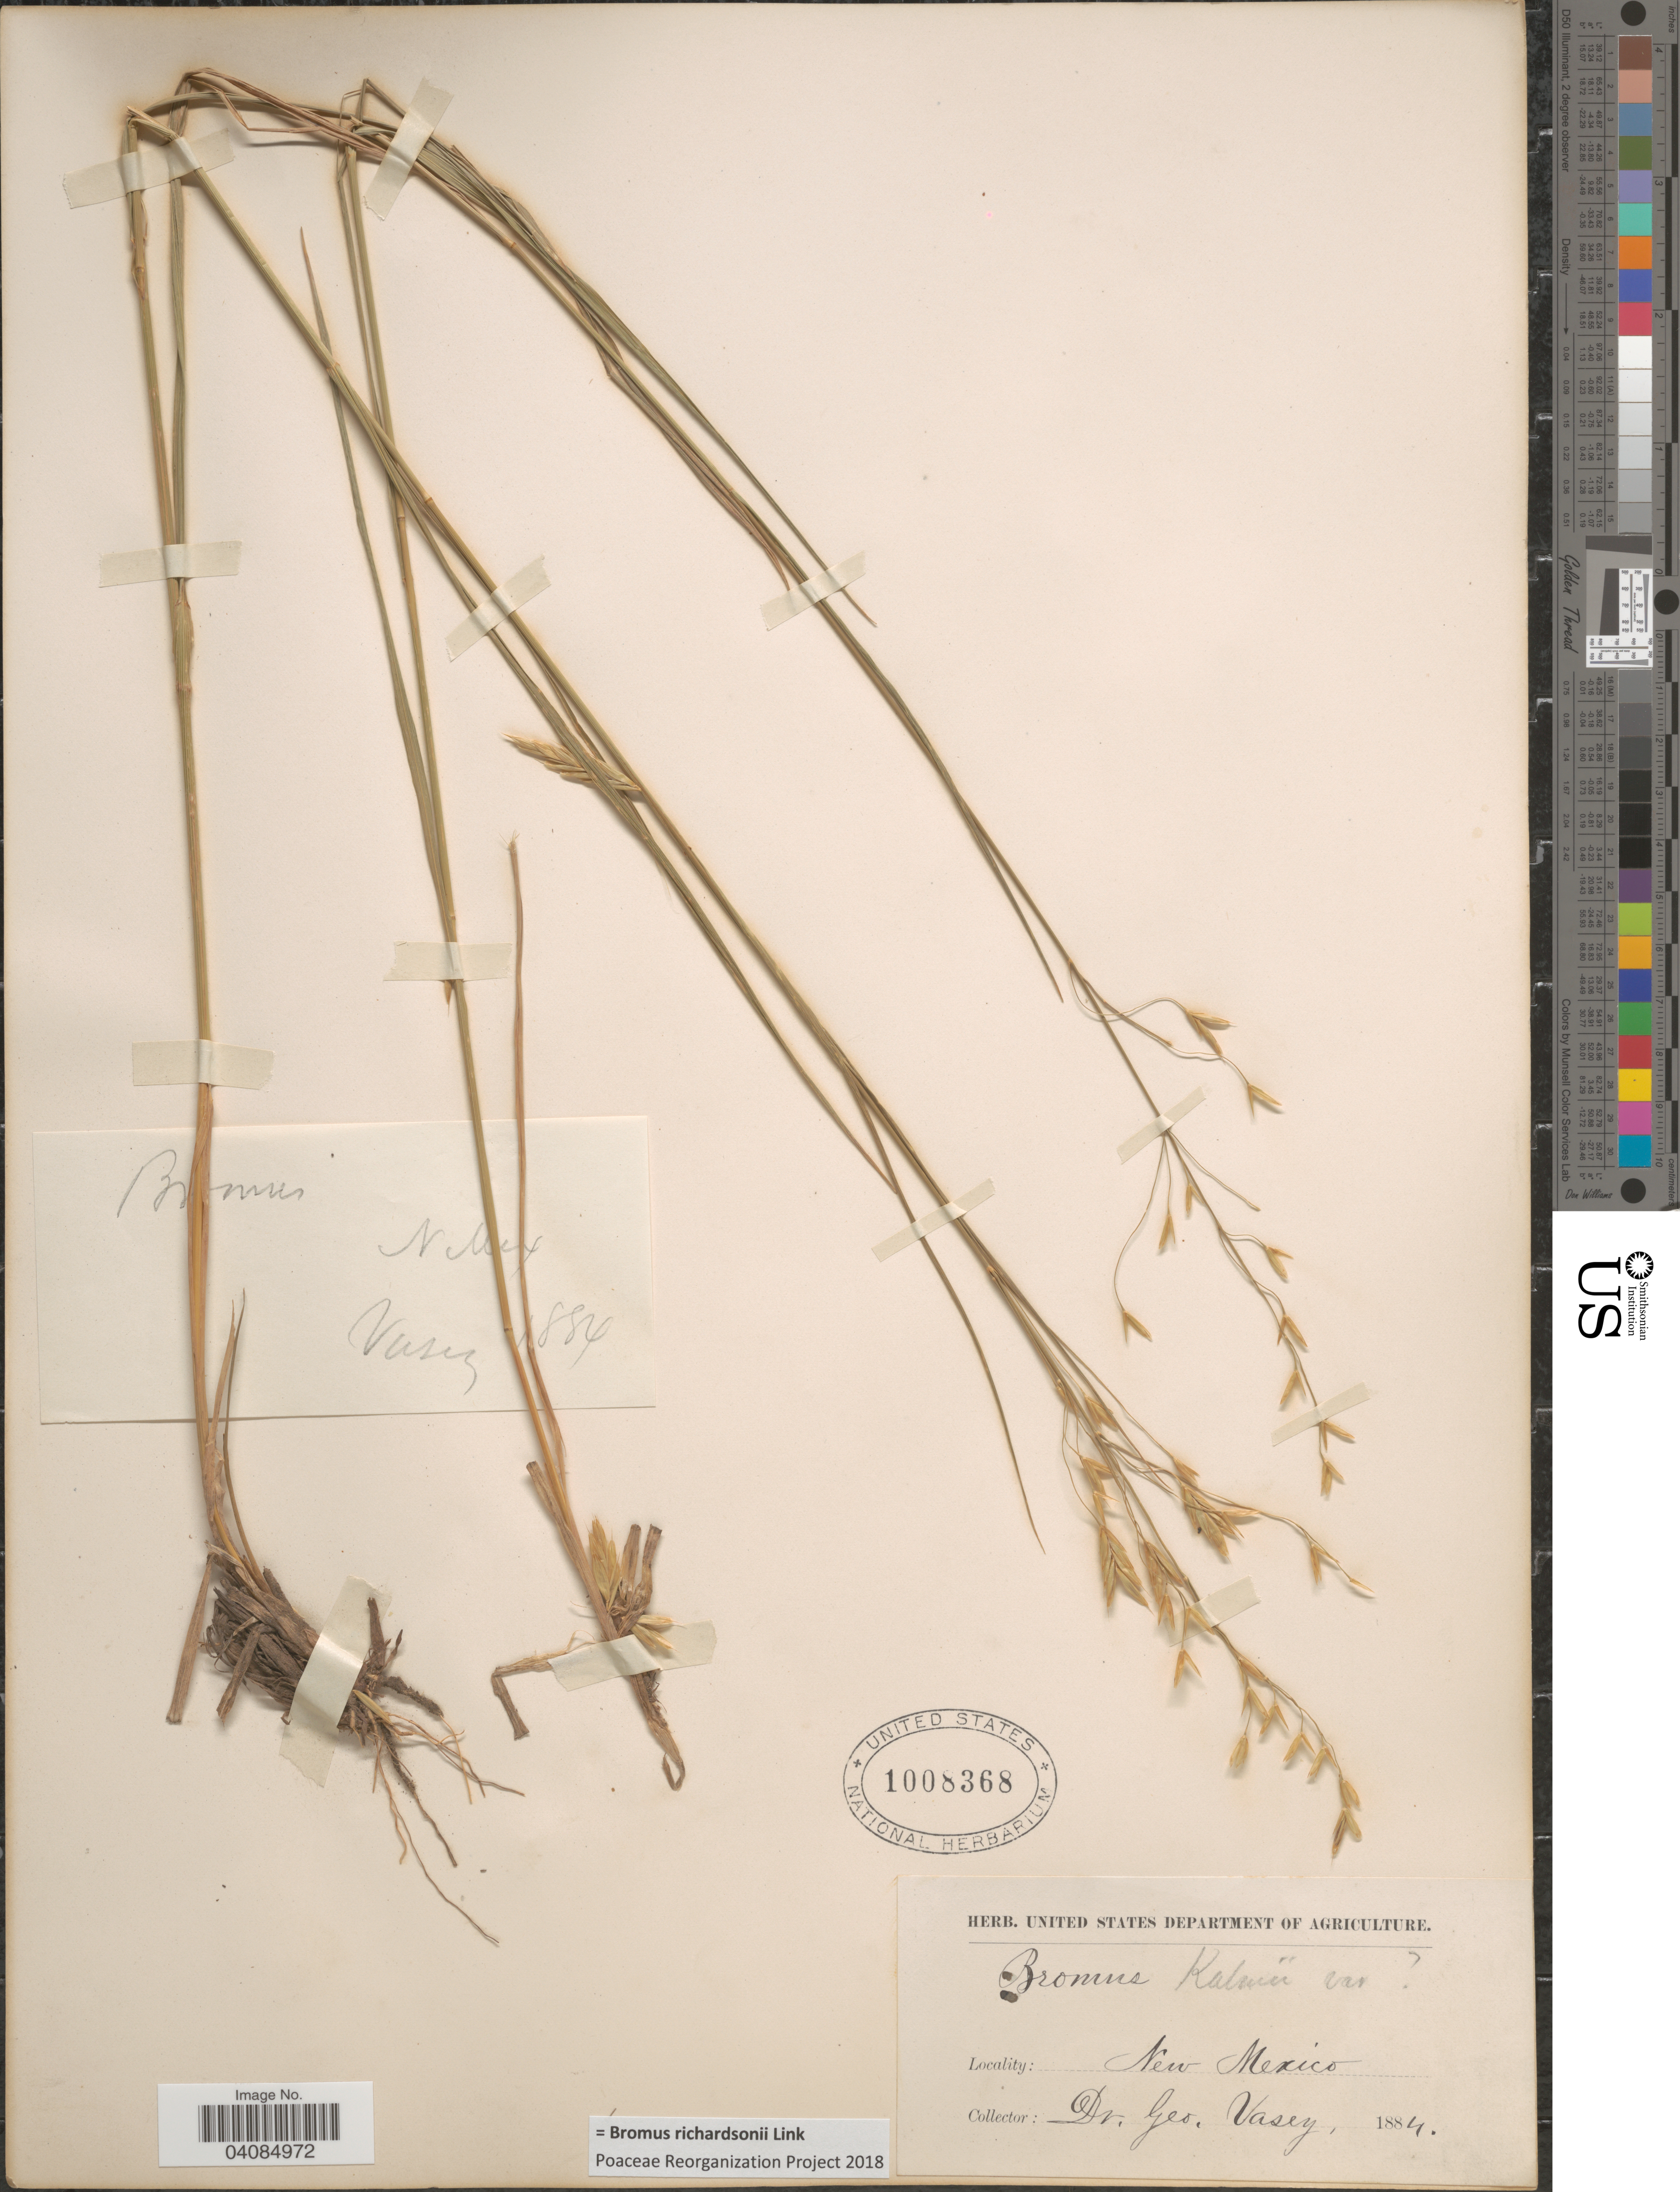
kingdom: Plantae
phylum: Tracheophyta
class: Liliopsida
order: Poales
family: Poaceae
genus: Bromus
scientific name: Bromus racemosus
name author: L.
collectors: G. Vasey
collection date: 1884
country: United States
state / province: New Mexico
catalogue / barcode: US 1008368